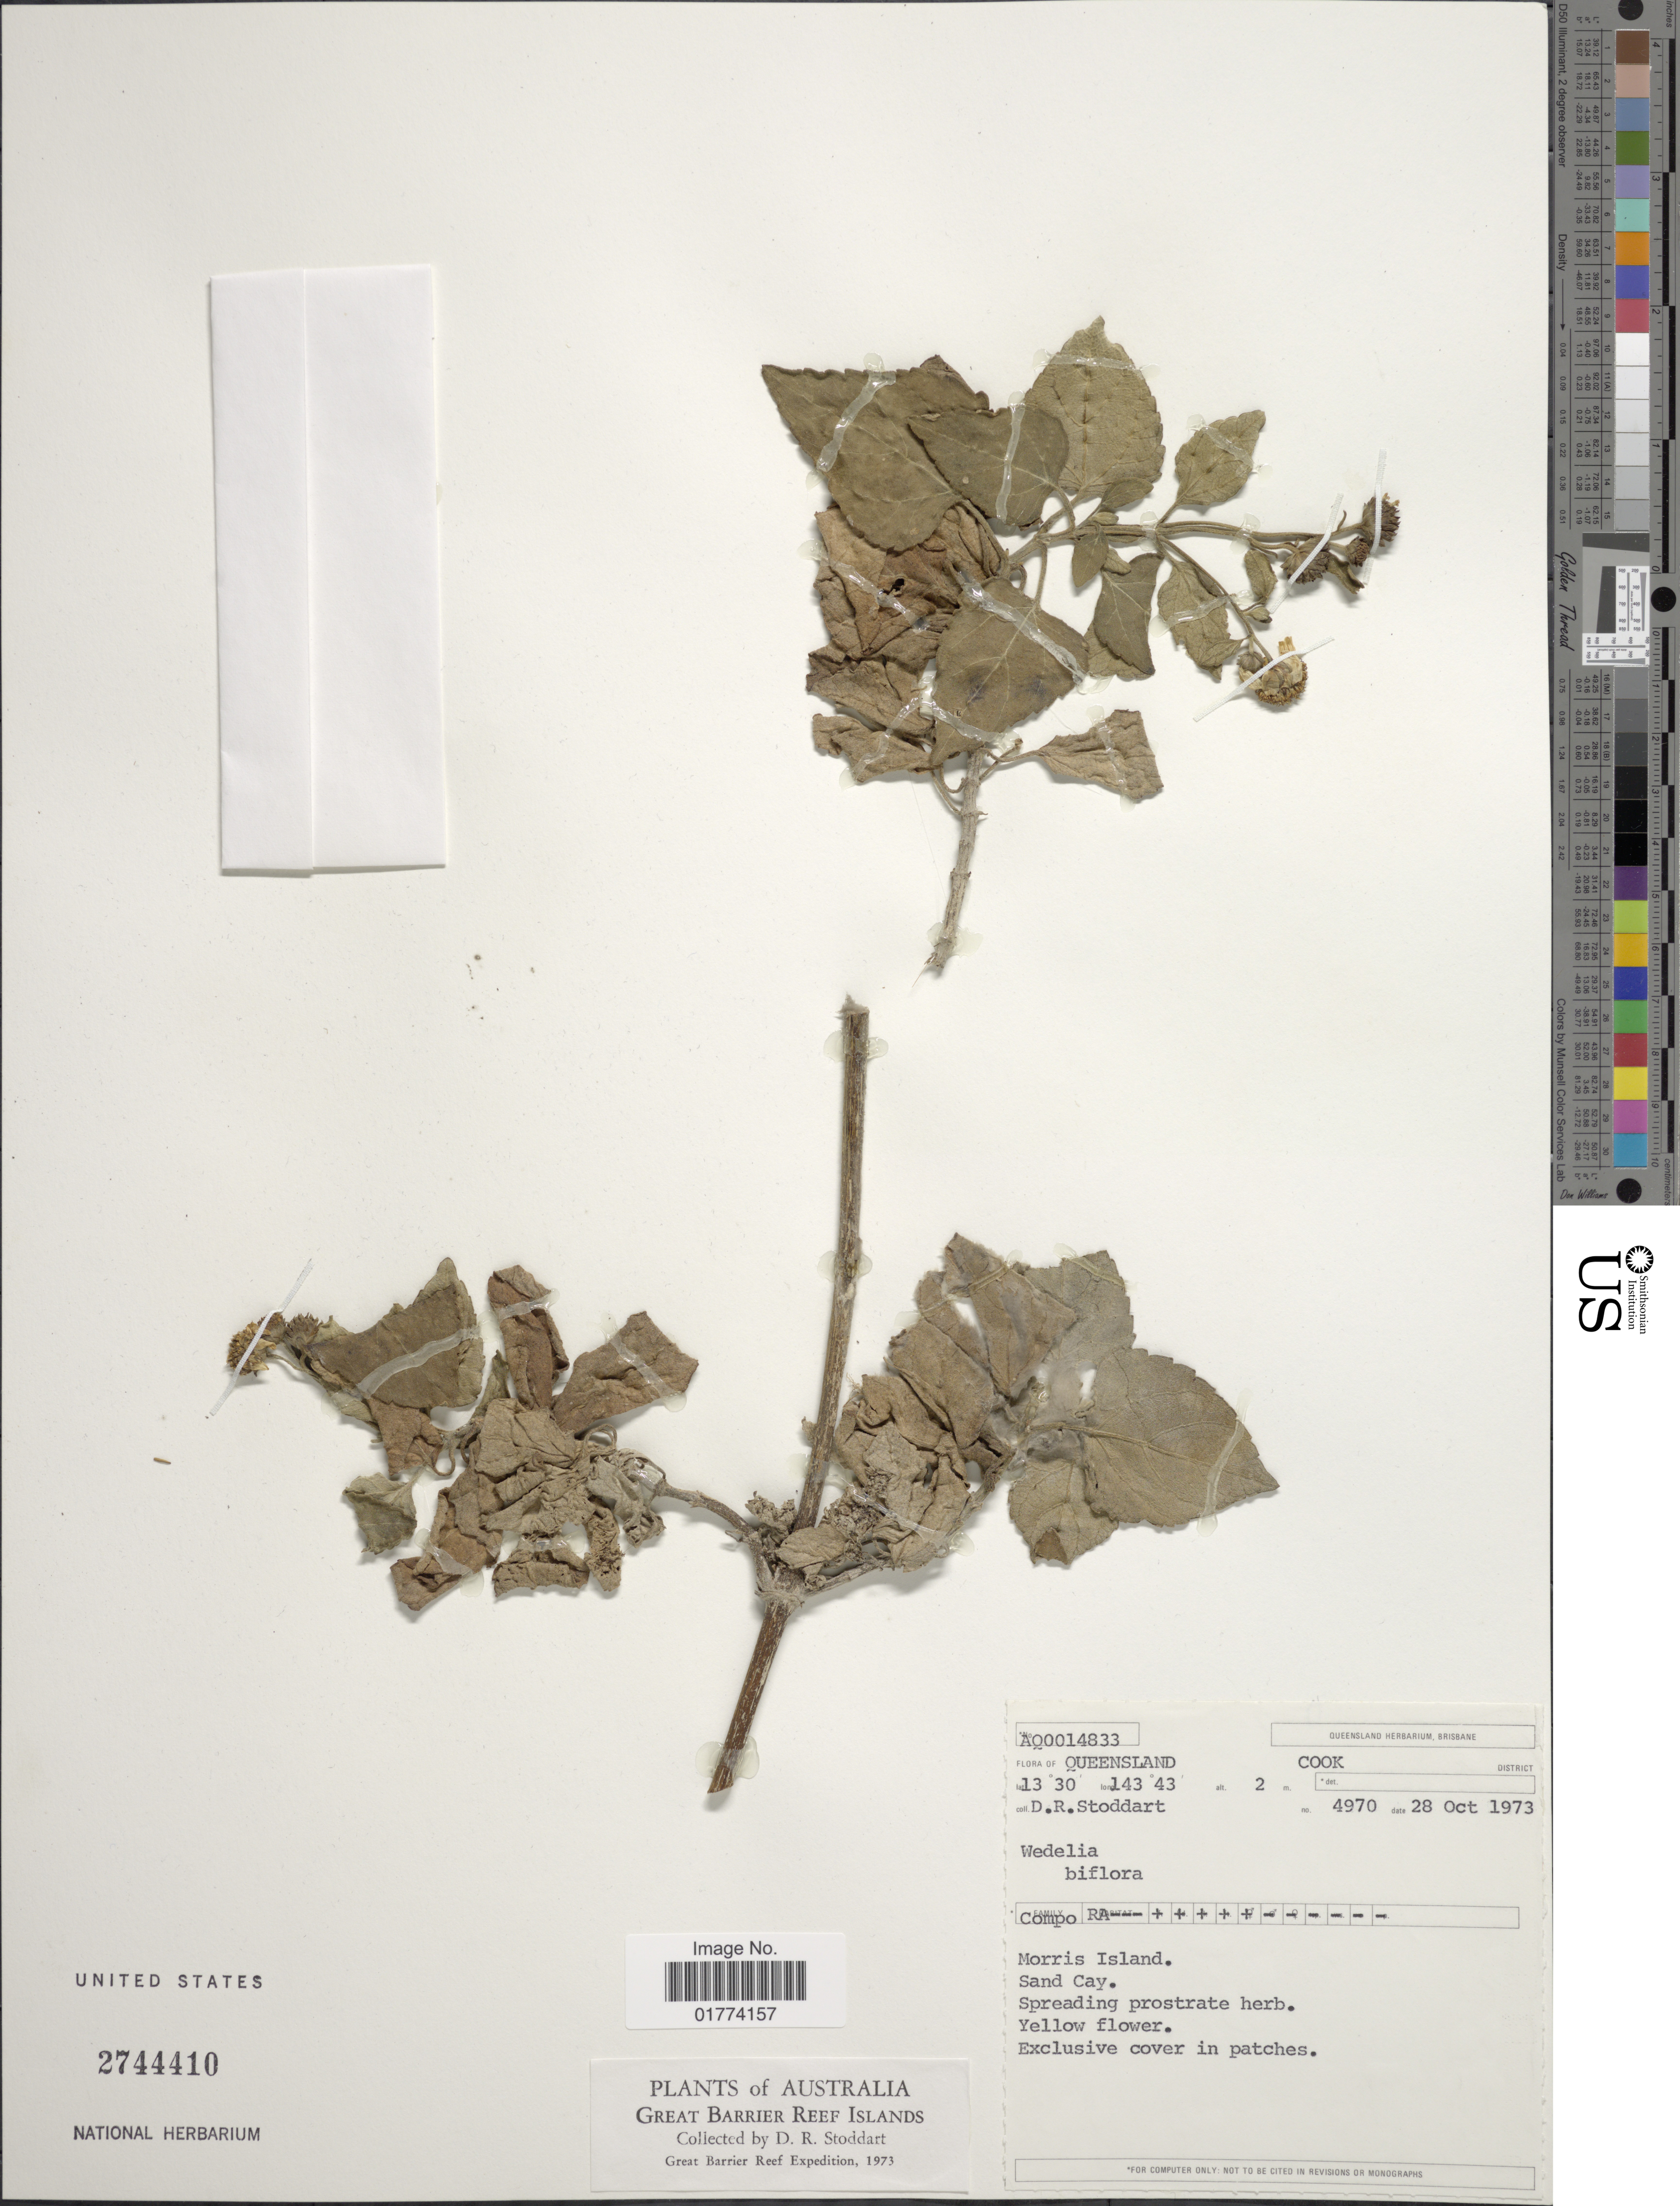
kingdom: Plantae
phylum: Tracheophyta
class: Magnoliopsida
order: Asterales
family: Asteraceae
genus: Wollastonia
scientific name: Wollastonia biflora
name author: (L.) DC.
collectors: D. R. Stoddart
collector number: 4970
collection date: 1973-10-28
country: Australia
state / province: Queensland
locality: Cook District, Morris Island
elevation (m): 2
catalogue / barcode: US 2744410